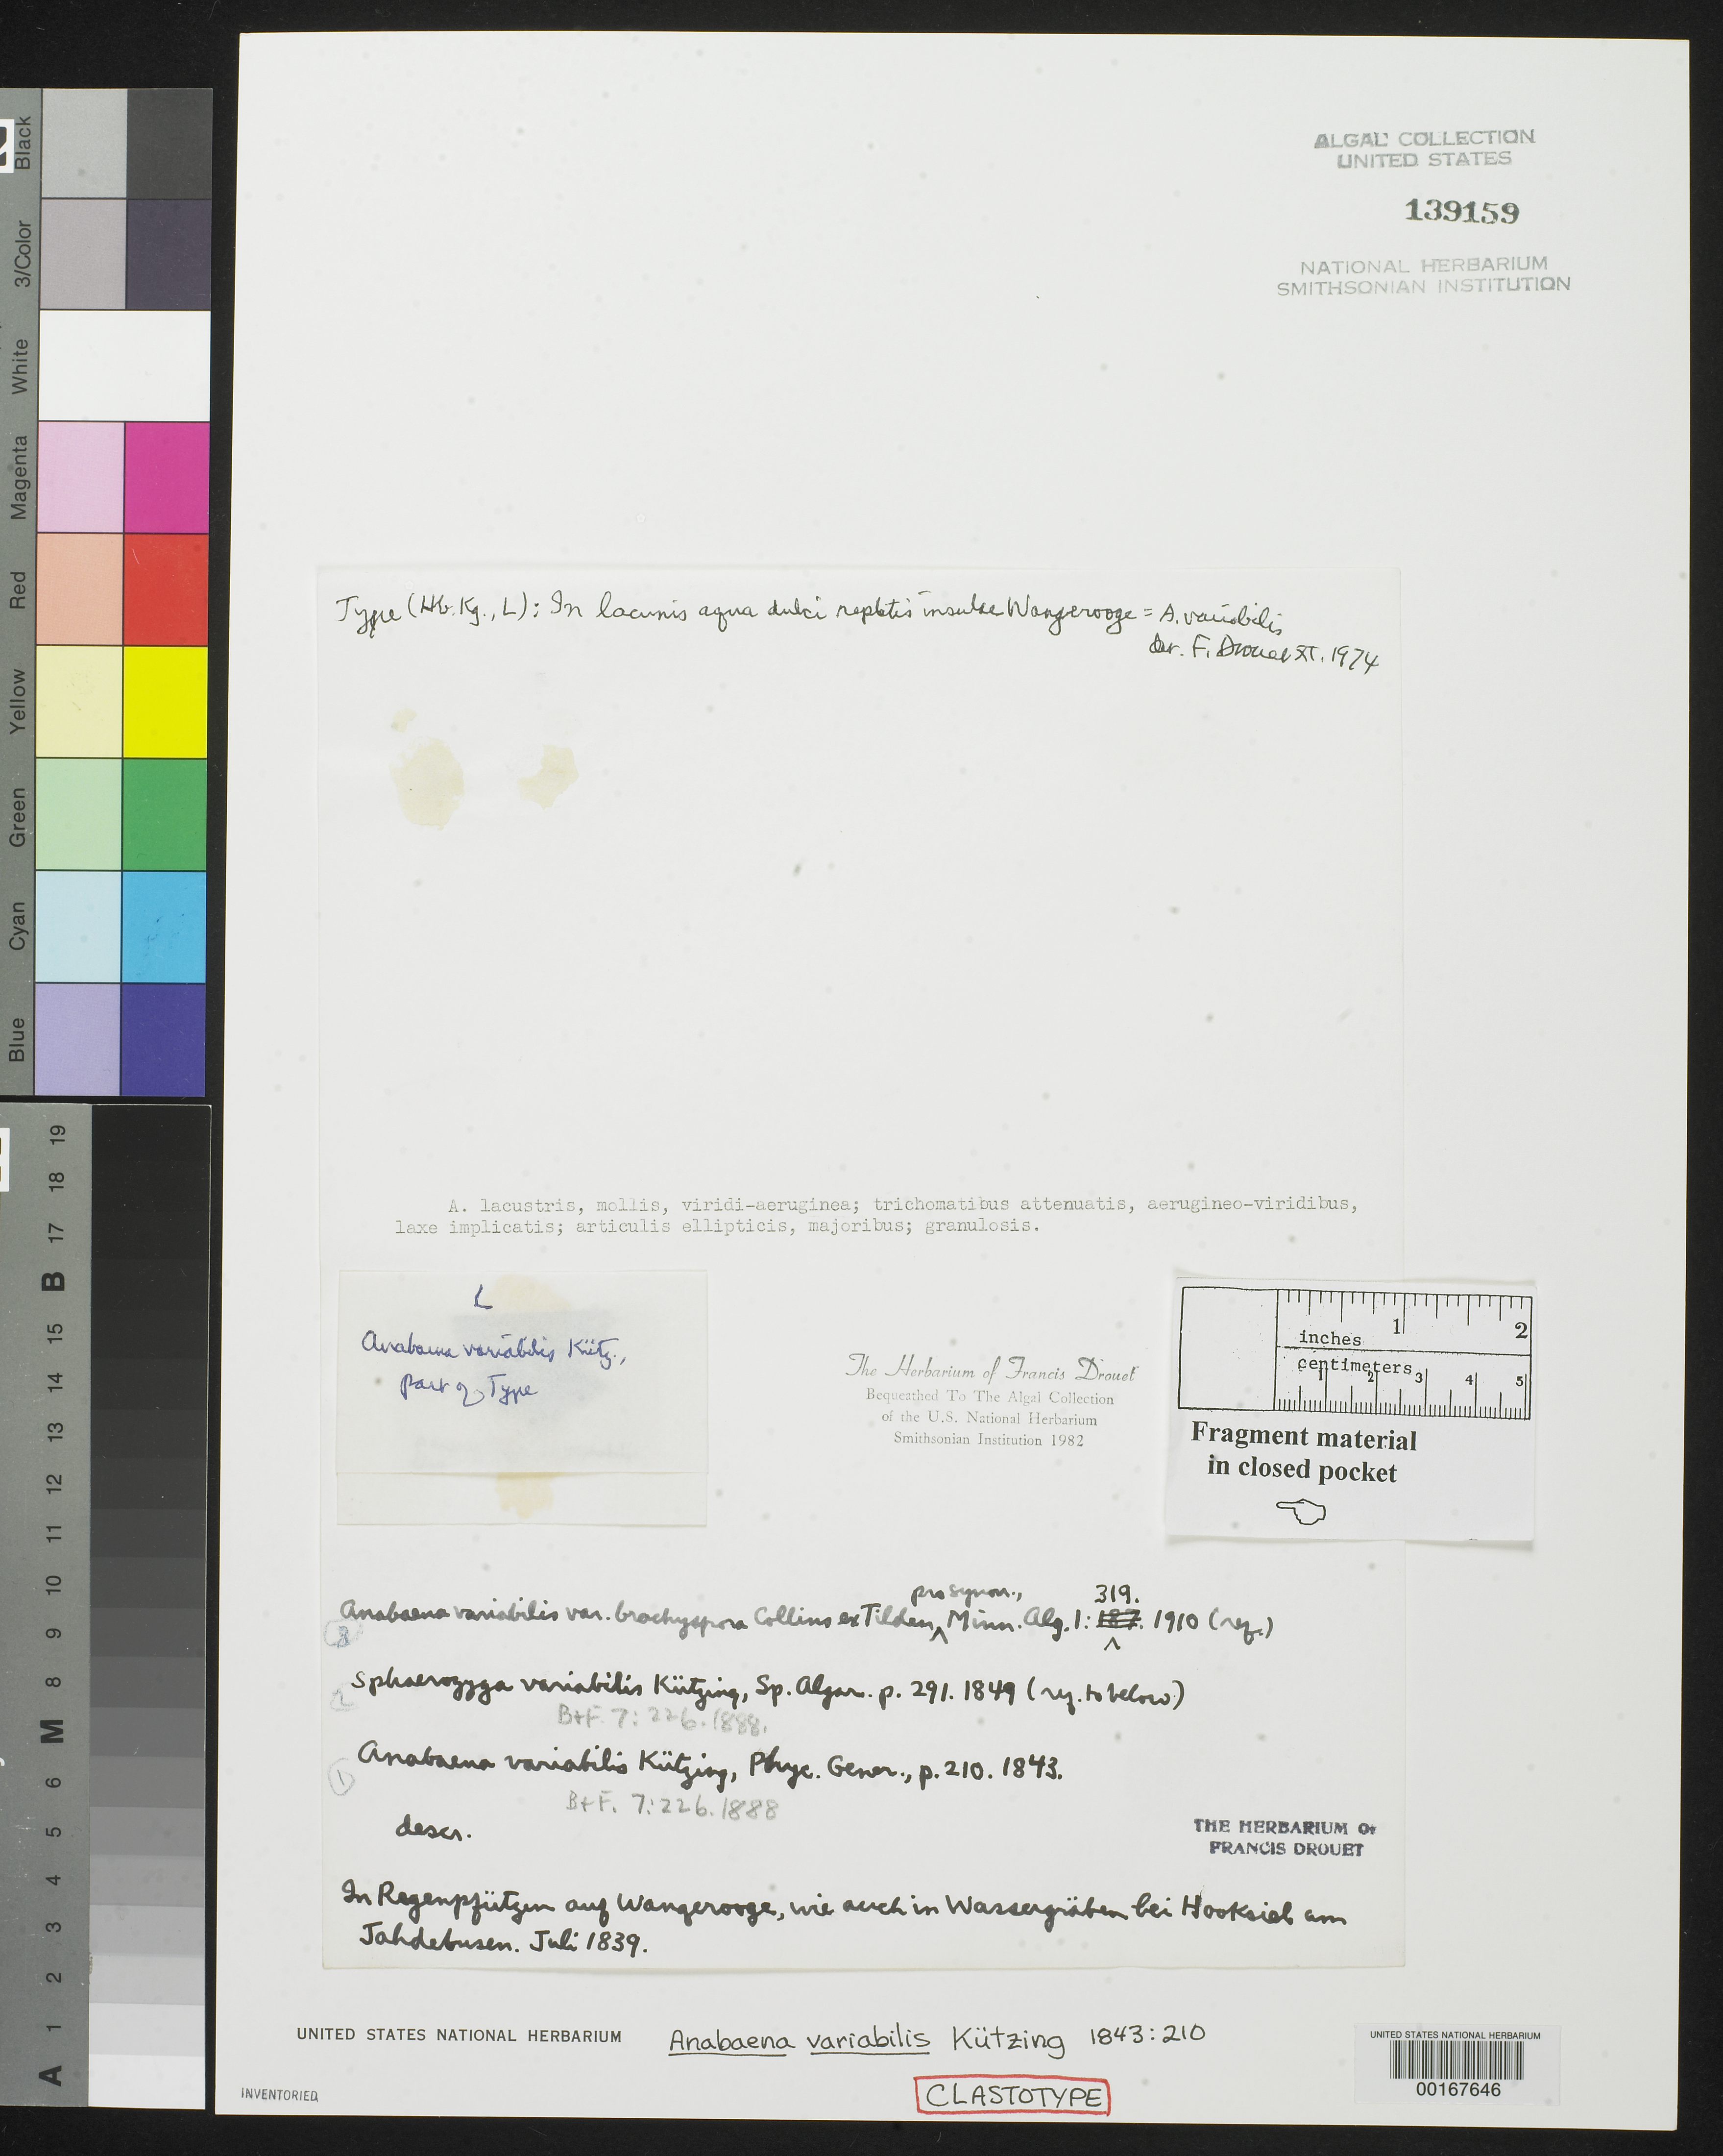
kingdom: Bacteria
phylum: Cyanobacteria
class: Cyanobacteriia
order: Cyanobacteriales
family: Nostocaceae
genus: Anabaena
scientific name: Anabaena variabilis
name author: Kütz.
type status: Clastotype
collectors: F. T. Kützing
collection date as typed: Jul 1839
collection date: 1839-07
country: Germany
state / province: Niedersachsen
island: Wangerooge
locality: And Hooksiel and Jadebusen.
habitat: In puddles and drain.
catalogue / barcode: US 139159